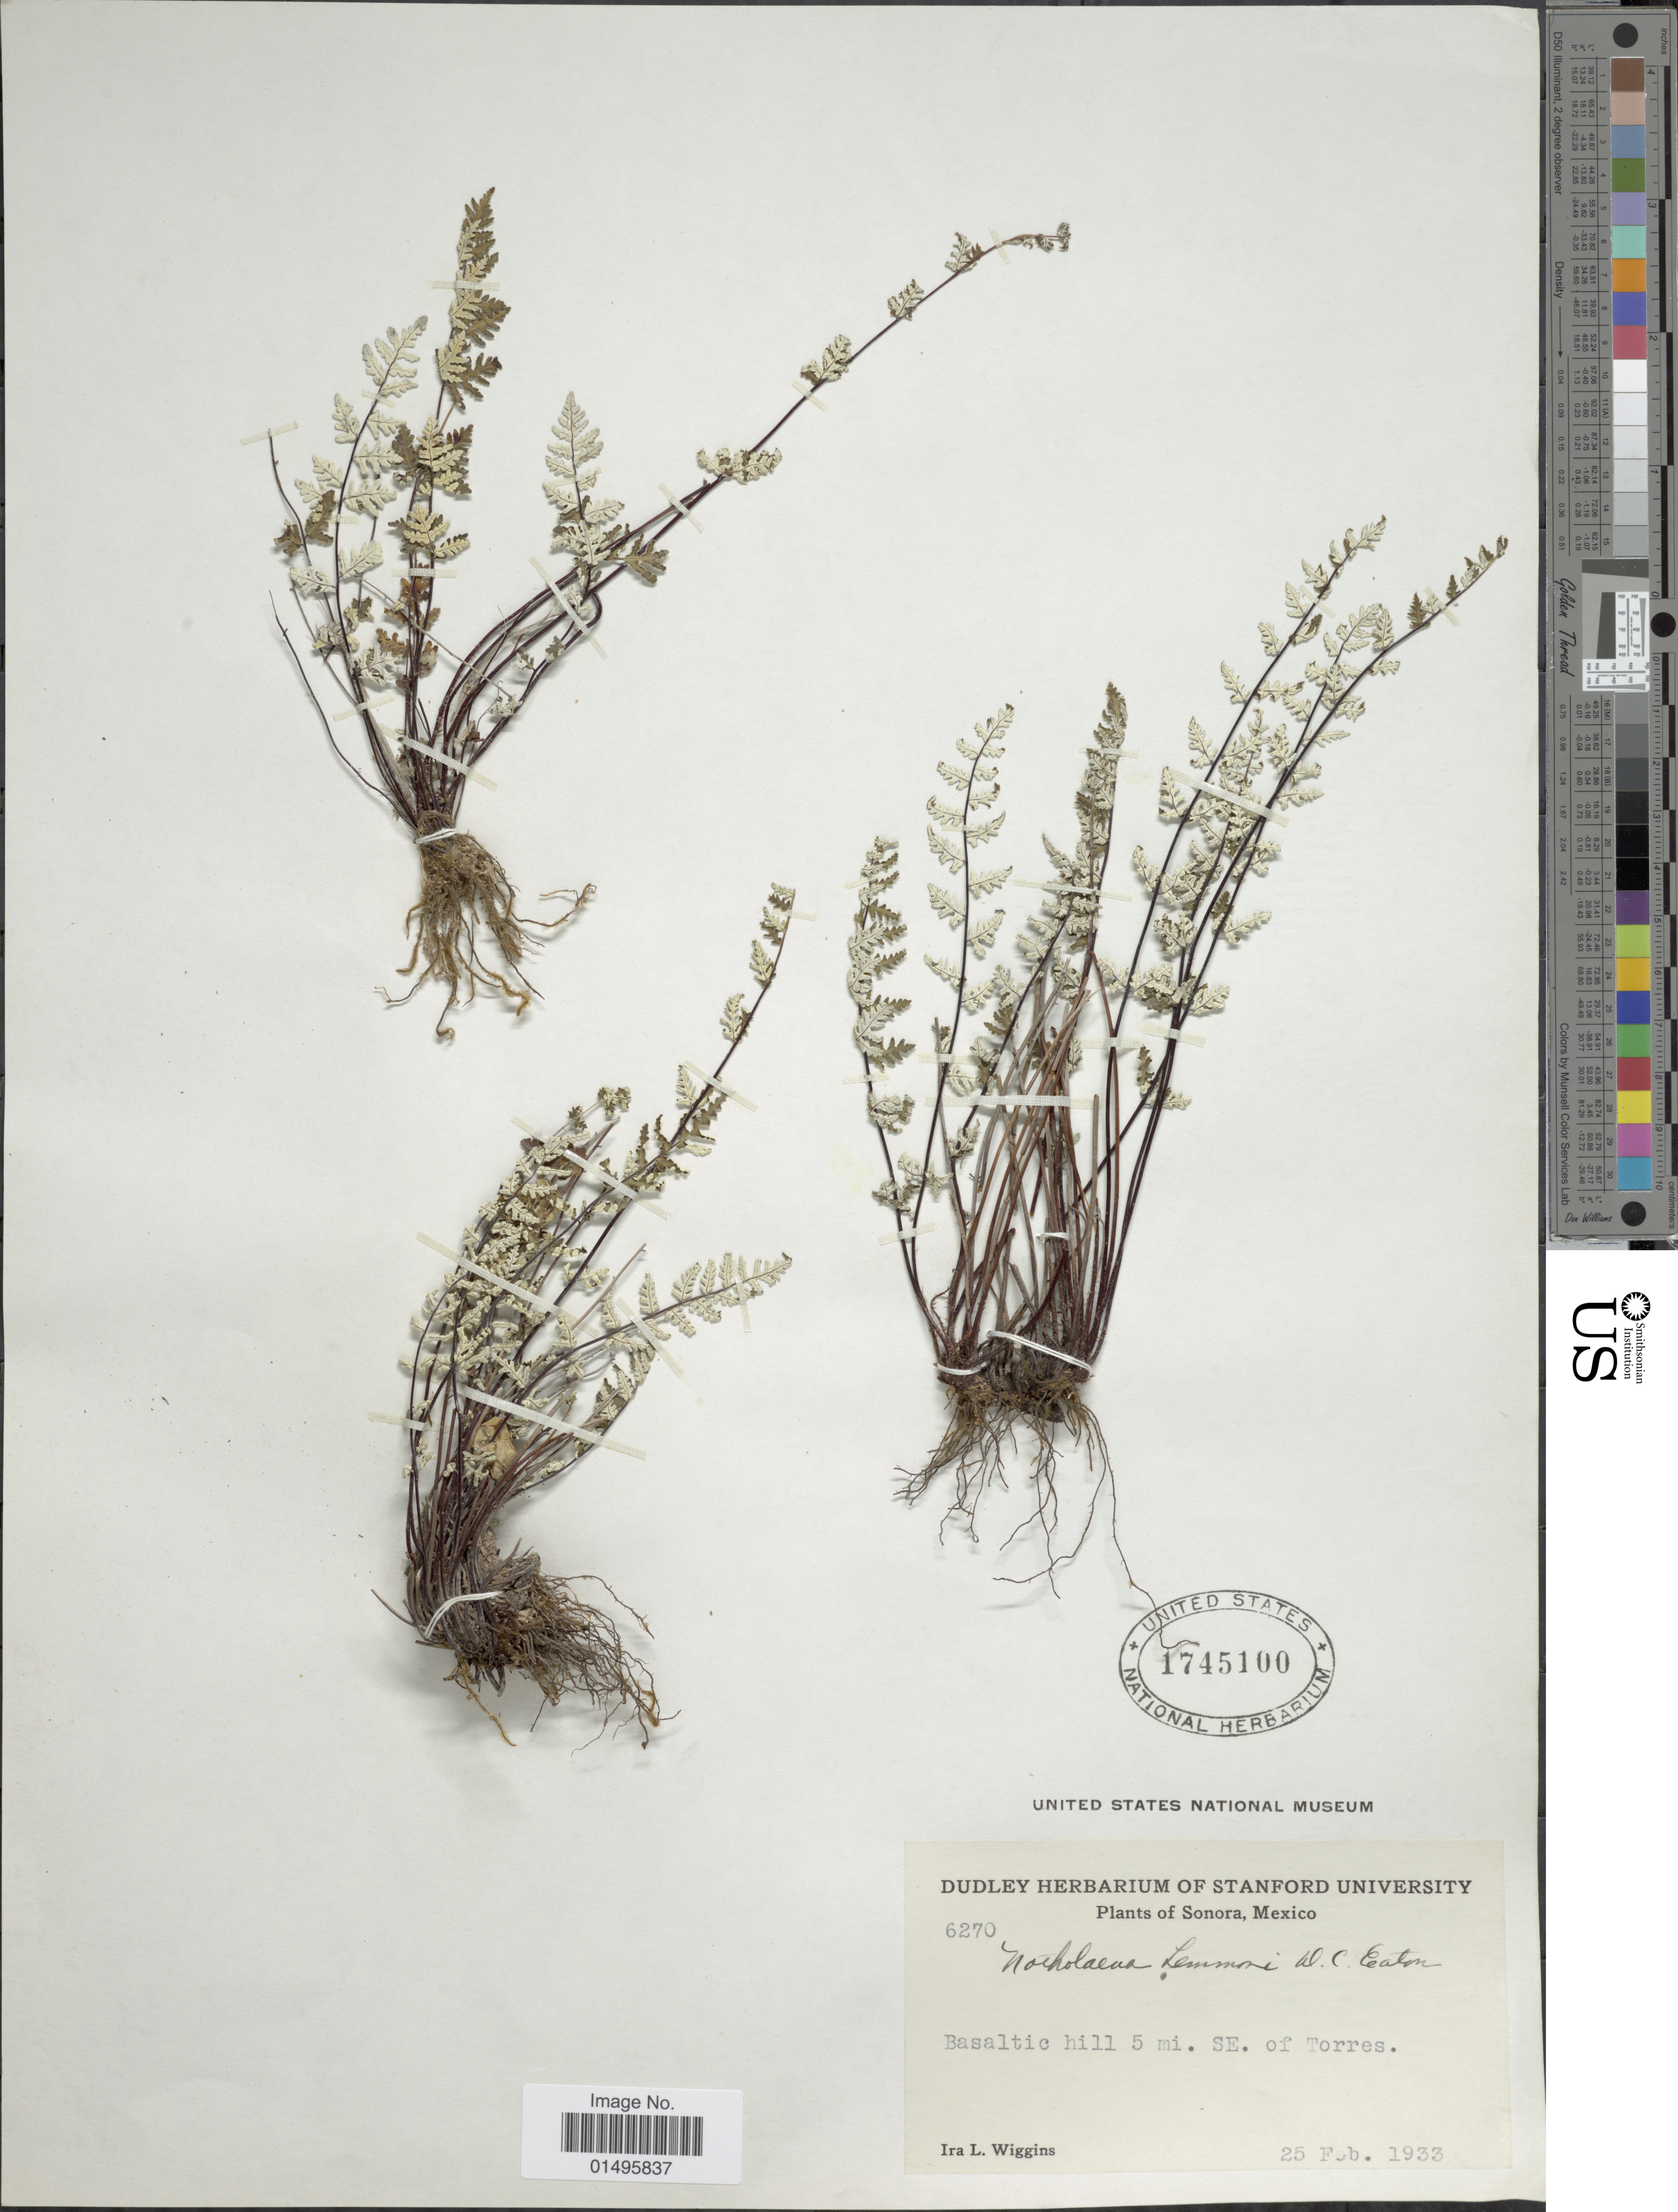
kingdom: Plantae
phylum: Tracheophyta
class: Polypodiopsida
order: Polypodiales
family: Pteridaceae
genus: Notholaena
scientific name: Notholaena lemmonii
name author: D.C. Eaton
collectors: I. L. Wiggins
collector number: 6270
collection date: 1933-02-25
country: Mexico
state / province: Sonora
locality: Mexico, Basaltic hill 5 mi. SE. of Torres.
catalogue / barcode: US 1745100